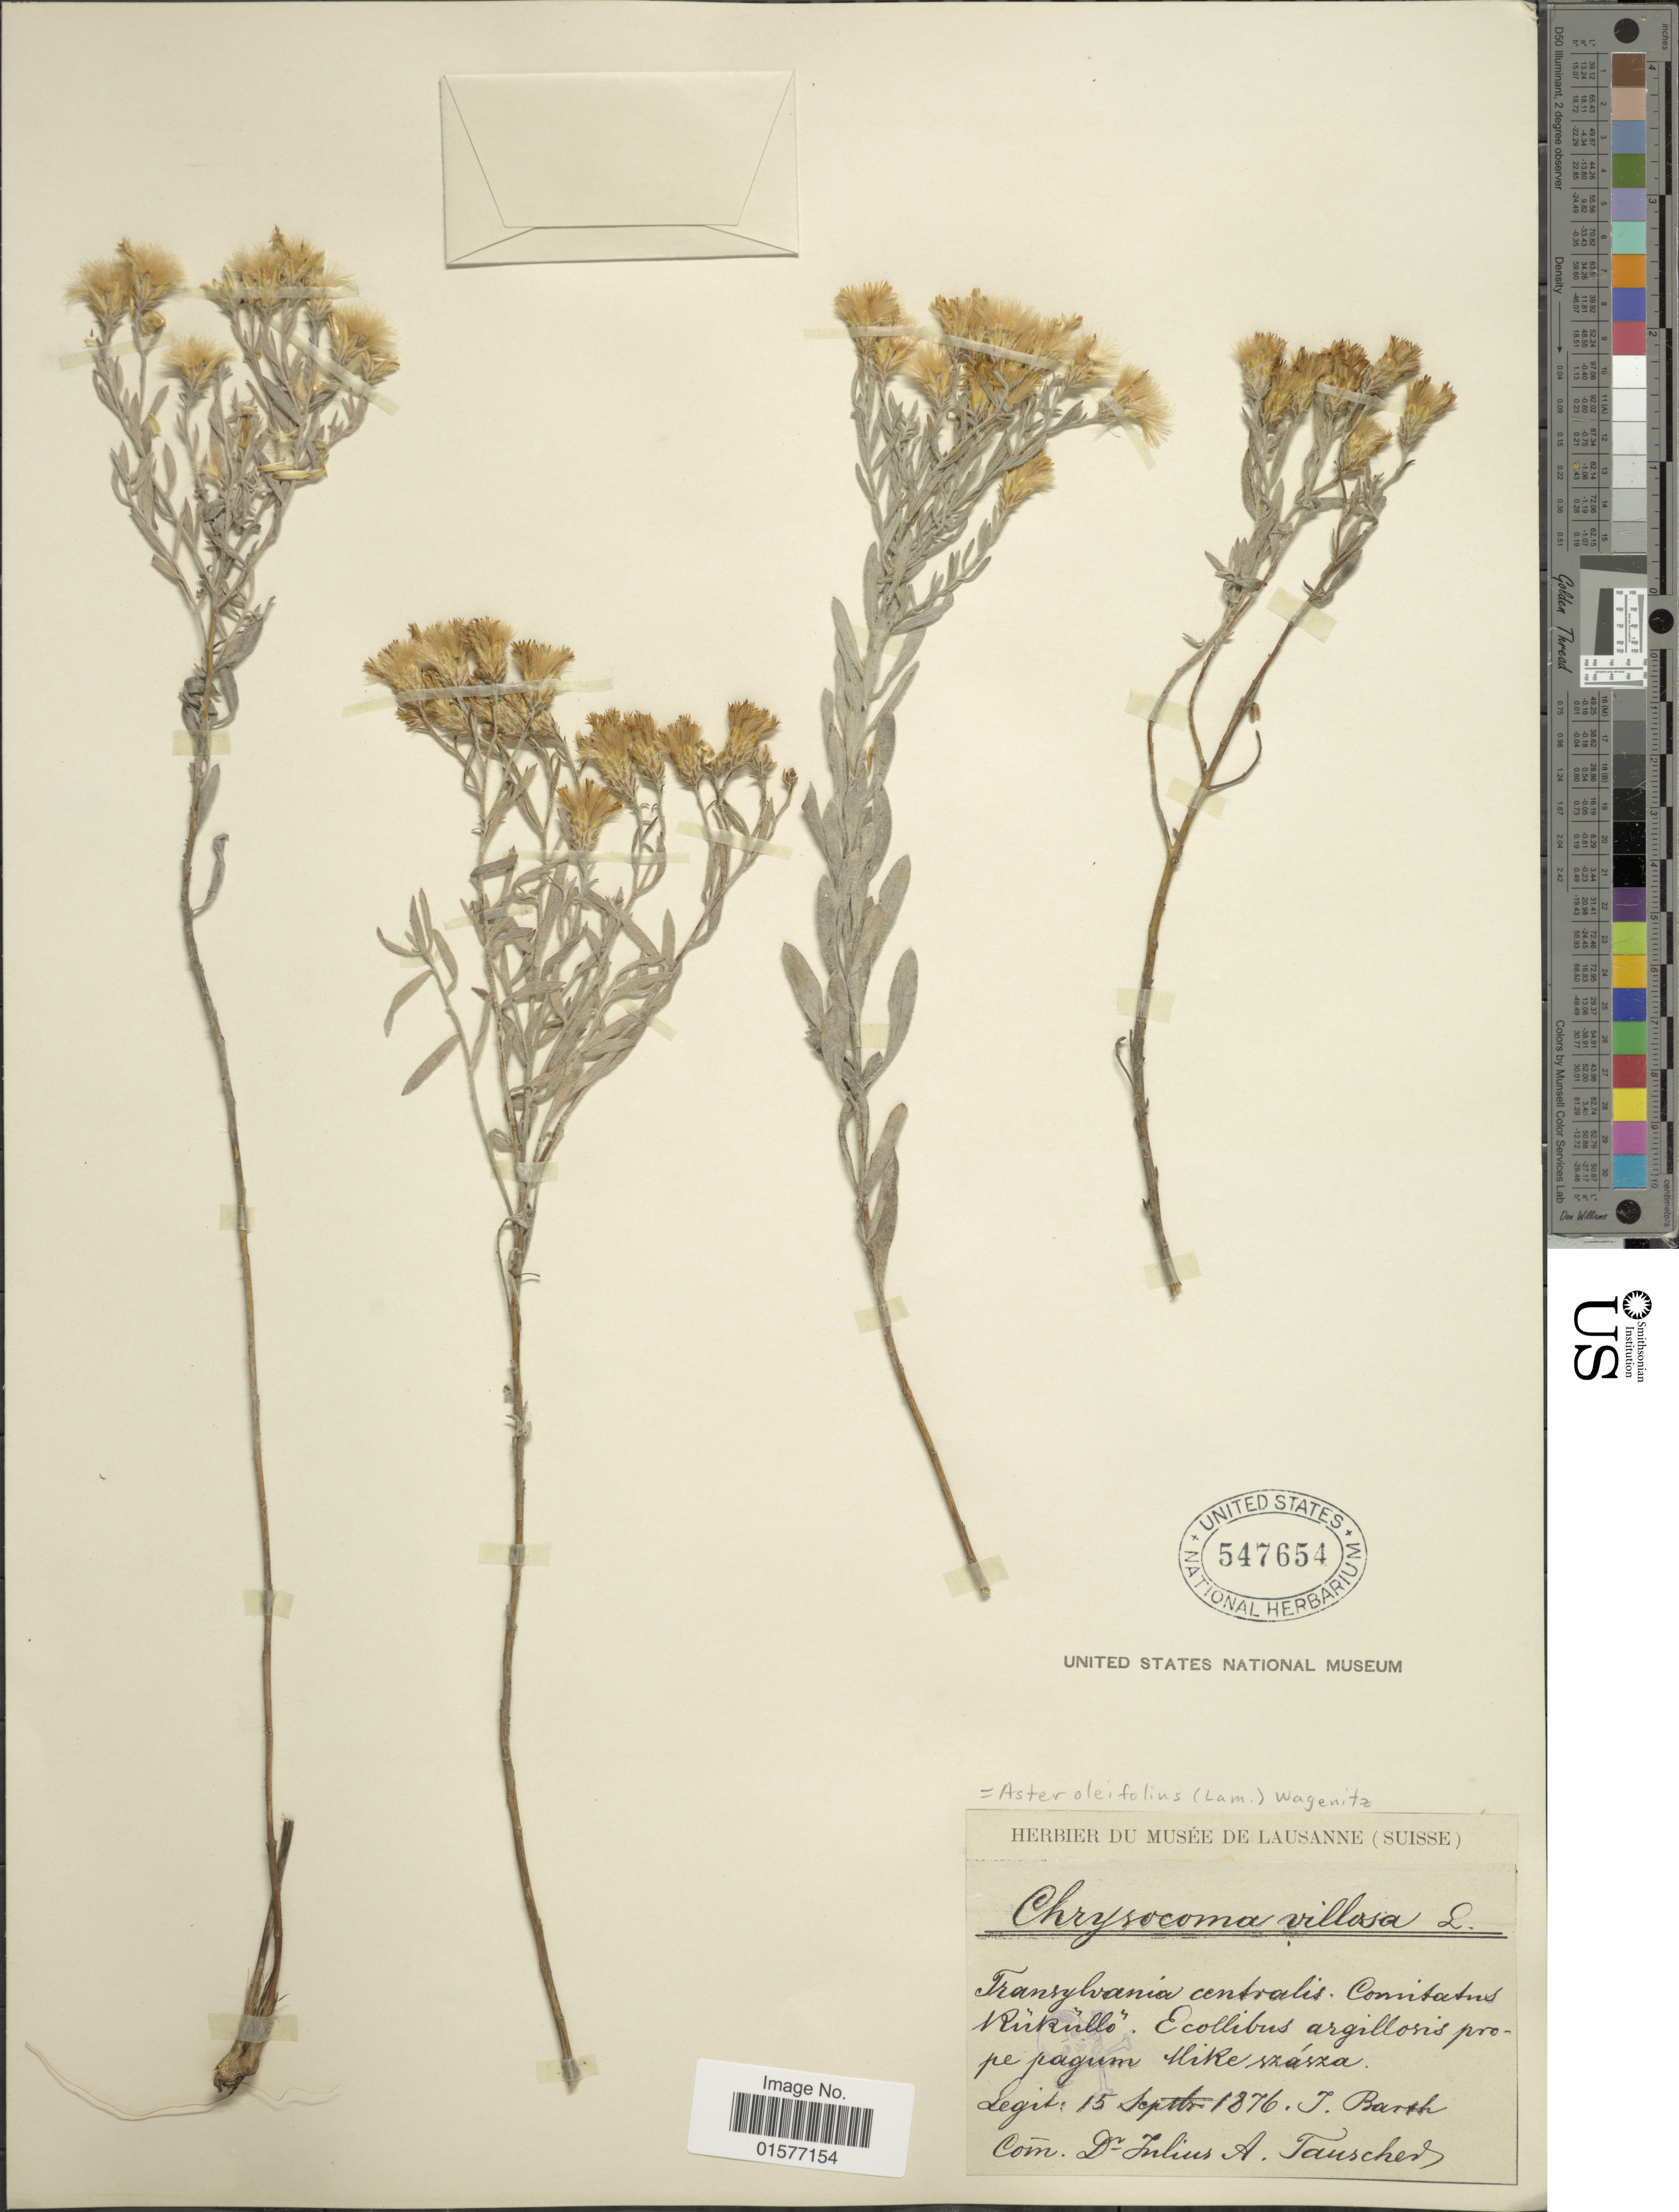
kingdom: Plantae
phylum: Tracheophyta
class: Magnoliopsida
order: Asterales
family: Asteraceae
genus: Linosyris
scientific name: Linosyris villosa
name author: (L.) DC.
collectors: J. Barth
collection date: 1876-09-15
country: Hungary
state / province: Szabolcs-Szatmár-Bereg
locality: Rurullo, Ecollibus argillosis prope pagum Mike zrasaza [interpreted]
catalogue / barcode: US 547654